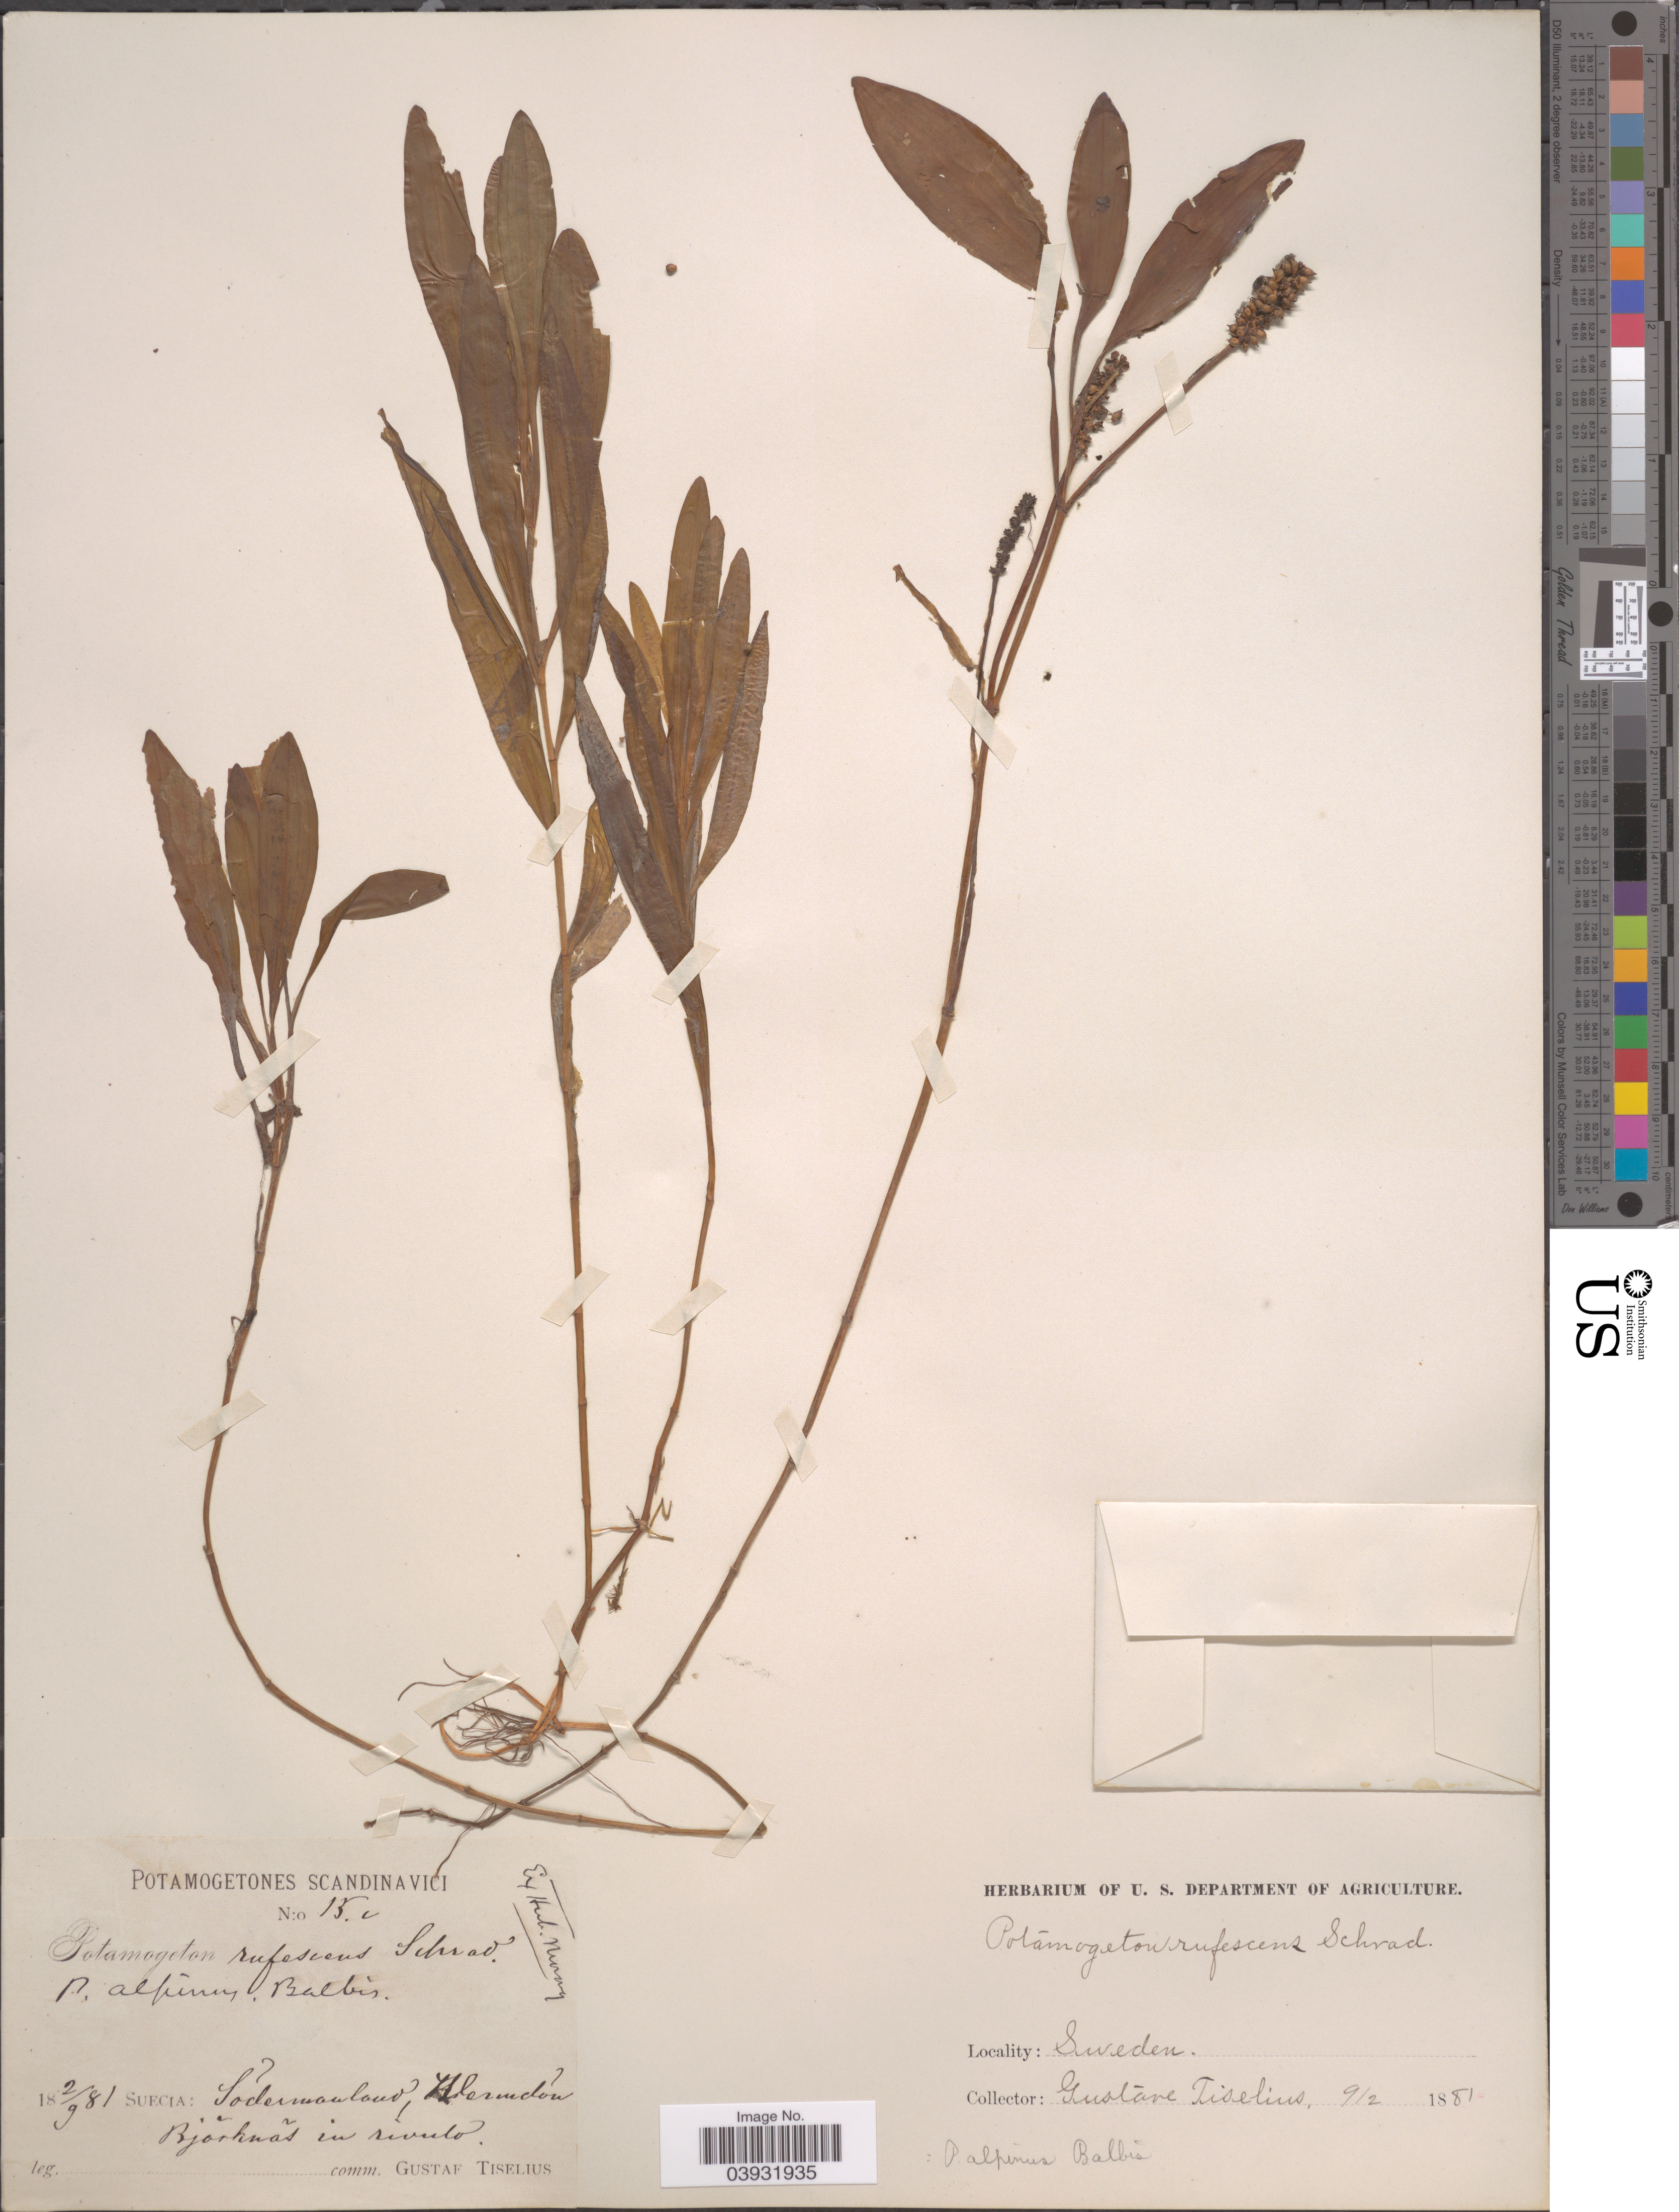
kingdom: Plantae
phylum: Tracheophyta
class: Liliopsida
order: Alismatales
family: Potamogetonaceae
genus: Potamogeton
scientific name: Potamogeton alpinus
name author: Balb.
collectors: G. Tiselius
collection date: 1881-02-09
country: Sweden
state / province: Sodermanland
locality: Suecia: Alermdon Bjŏrknăs in rívulo.